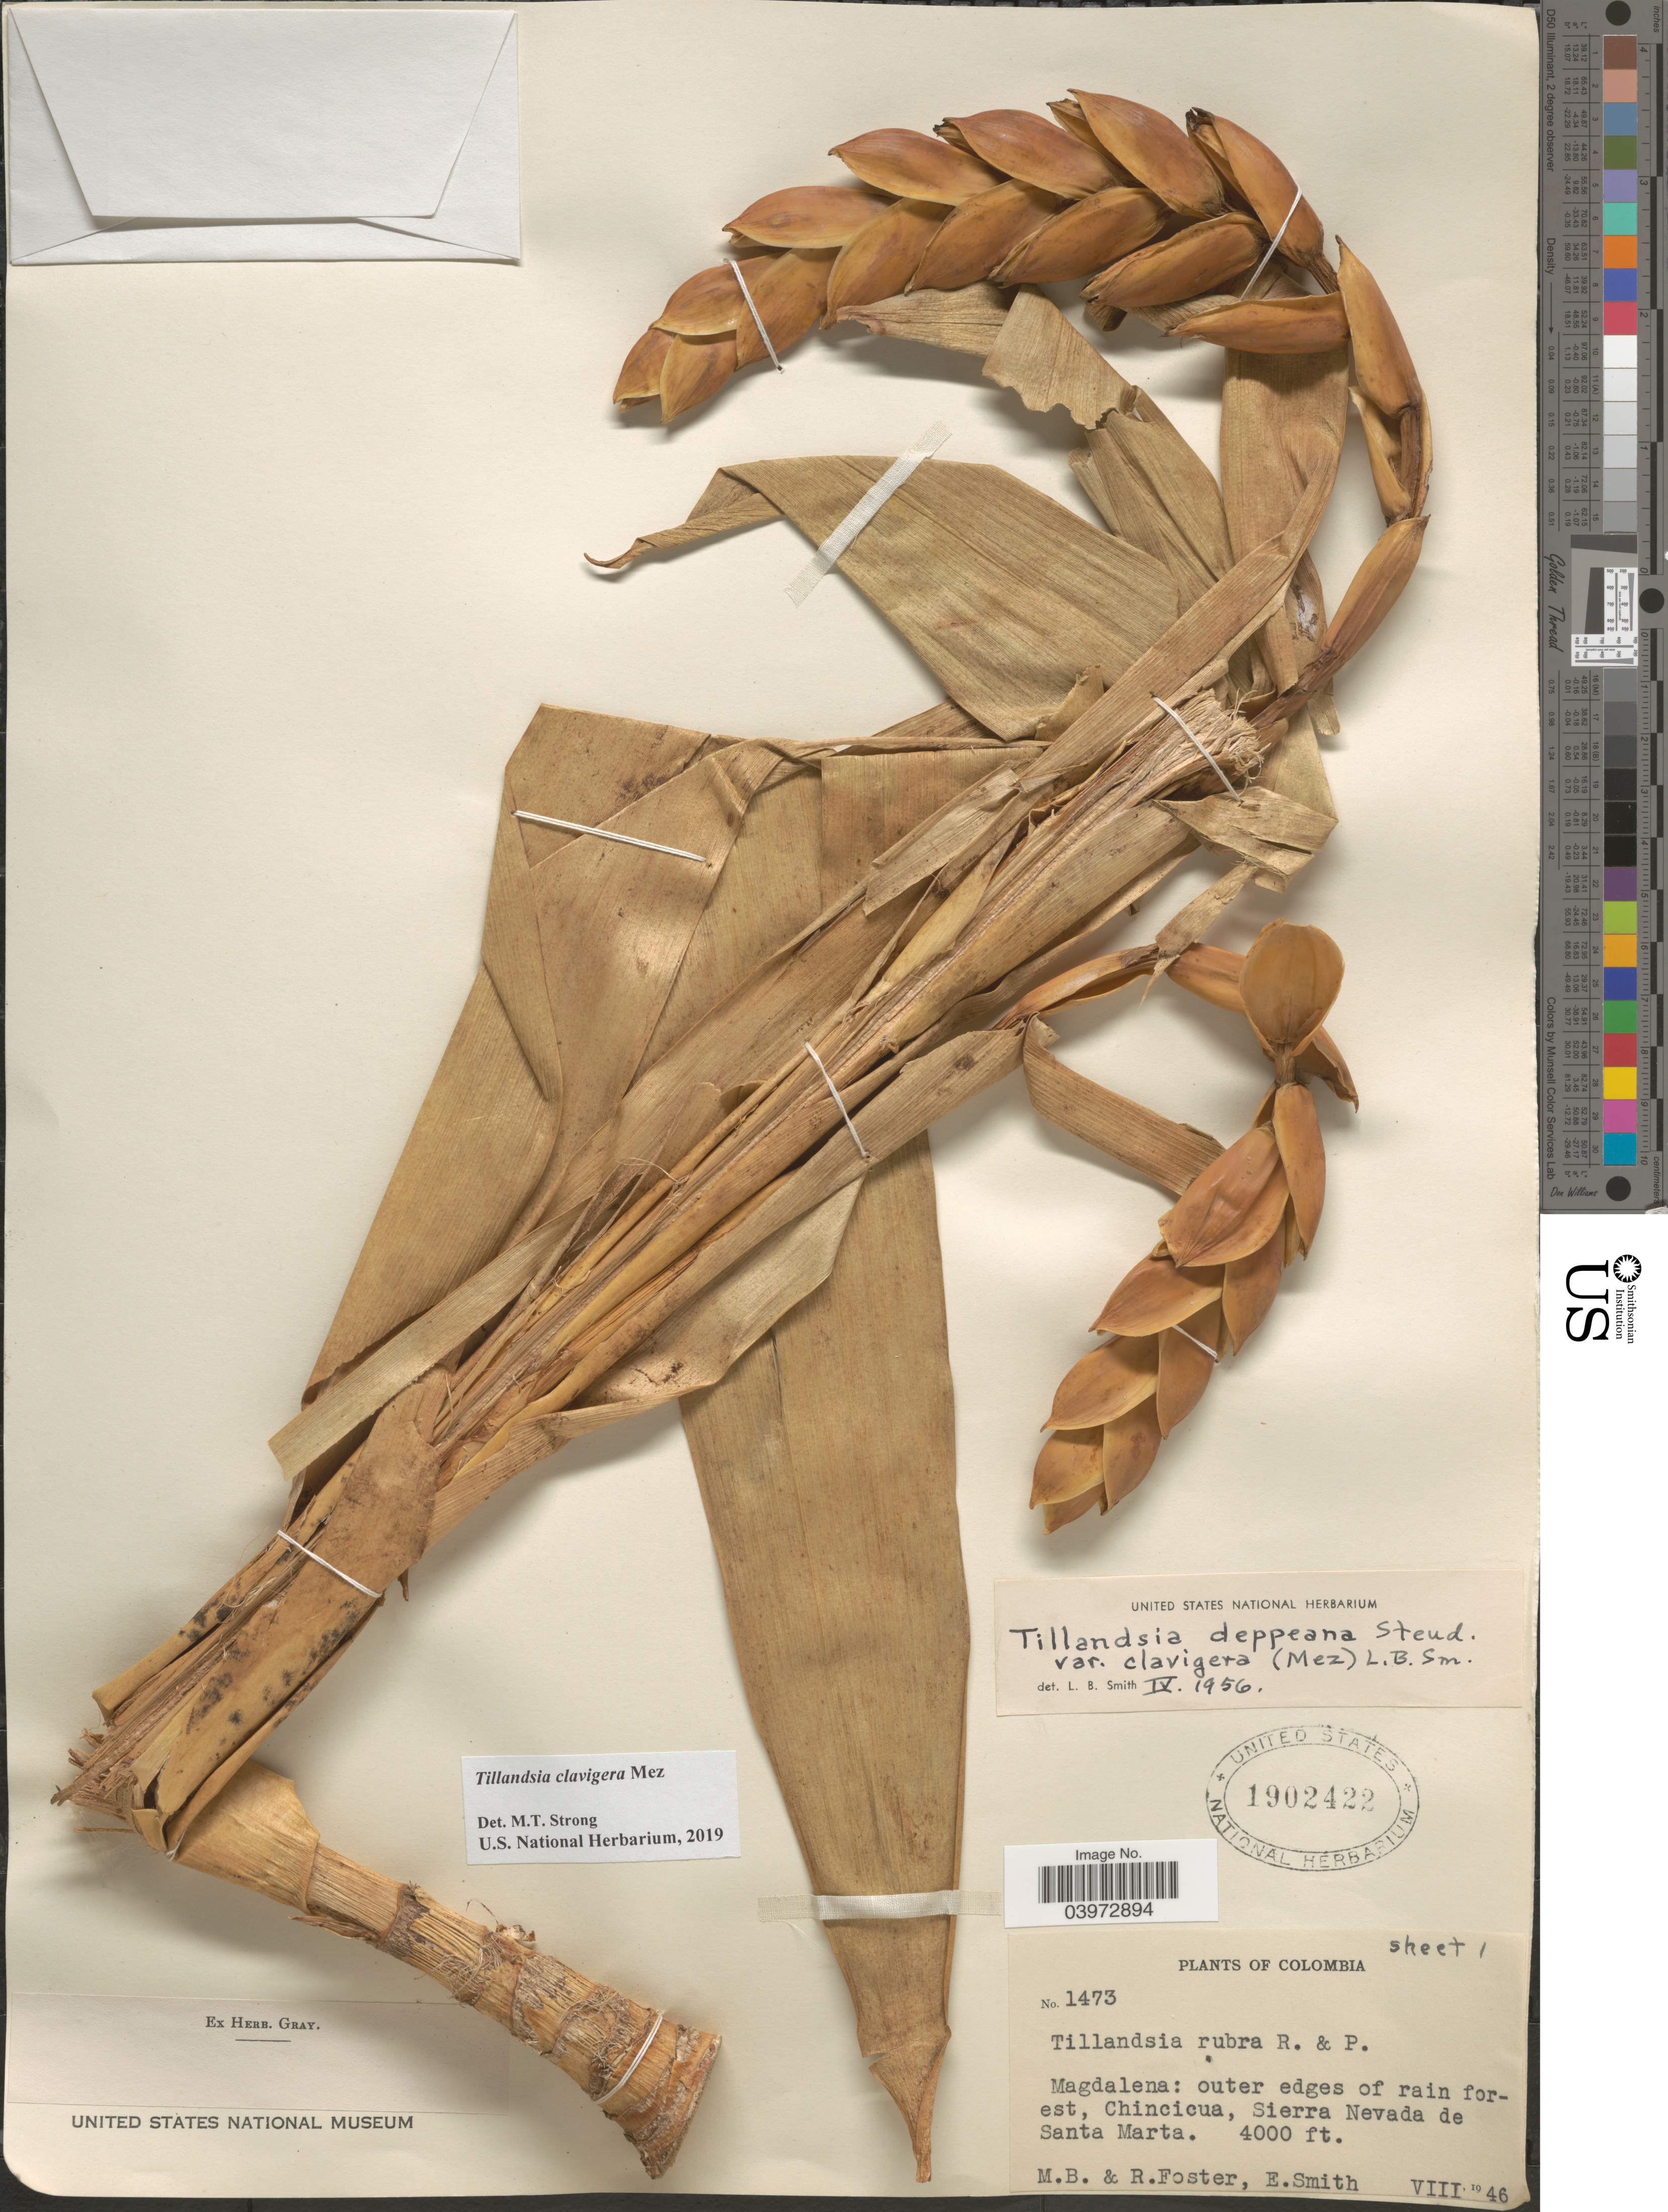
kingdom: Plantae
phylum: Tracheophyta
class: Liliopsida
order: Poales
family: Bromeliaceae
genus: Tillandsia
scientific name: Tillandsia clavigera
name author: Mez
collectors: M. B. Foster, R. Foster & E. Smith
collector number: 1473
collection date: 1946-08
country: Colombia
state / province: Magdalena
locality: Outer edges of rain forest, Chincicua, Sierra Nevada de Santa Marta.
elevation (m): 1219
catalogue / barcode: US 1902422